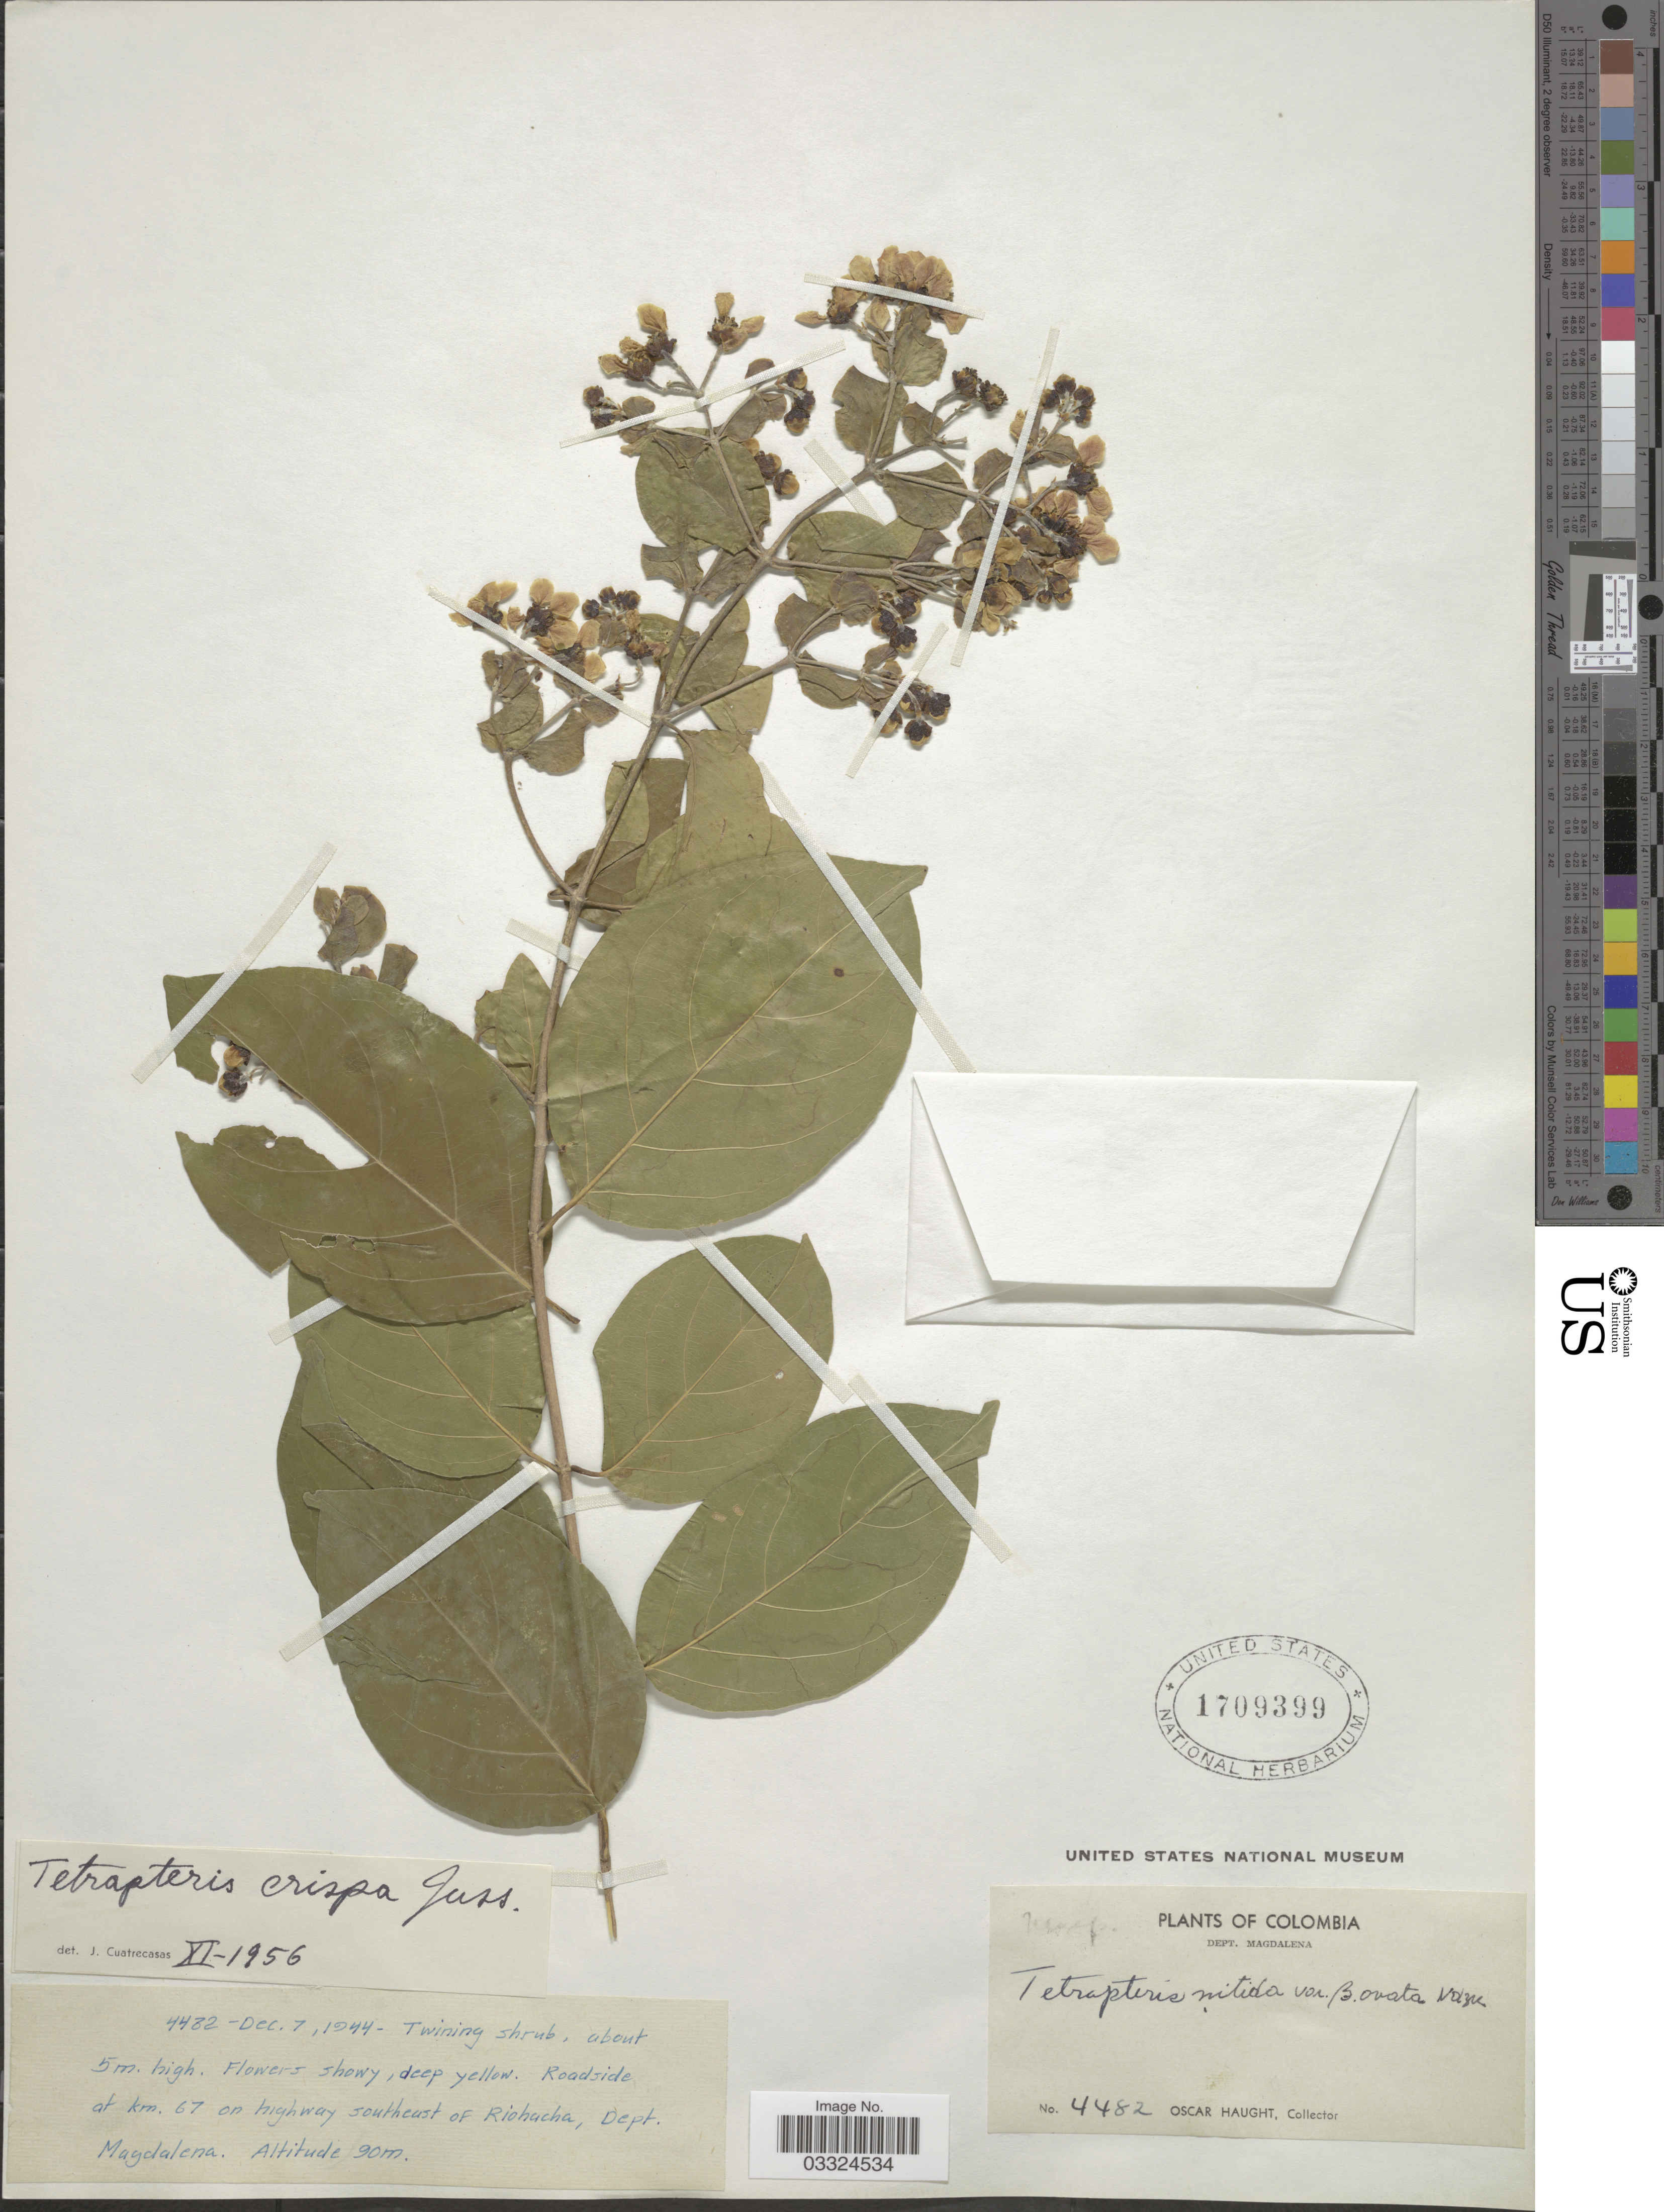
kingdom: Plantae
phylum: Tracheophyta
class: Magnoliopsida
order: Malpighiales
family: Malpighiaceae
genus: Tetrapterys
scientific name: Tetrapterys elliptica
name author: Rusby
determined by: Pool, A., (MO), Missouri Botanical Garden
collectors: O. L. Haught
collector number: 4482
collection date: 1944-12-07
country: Colombia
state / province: Magdalena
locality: Roadside at km. 67 on highway southeast of Riohacha, Dept. Magdalena.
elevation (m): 90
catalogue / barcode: US 1709399